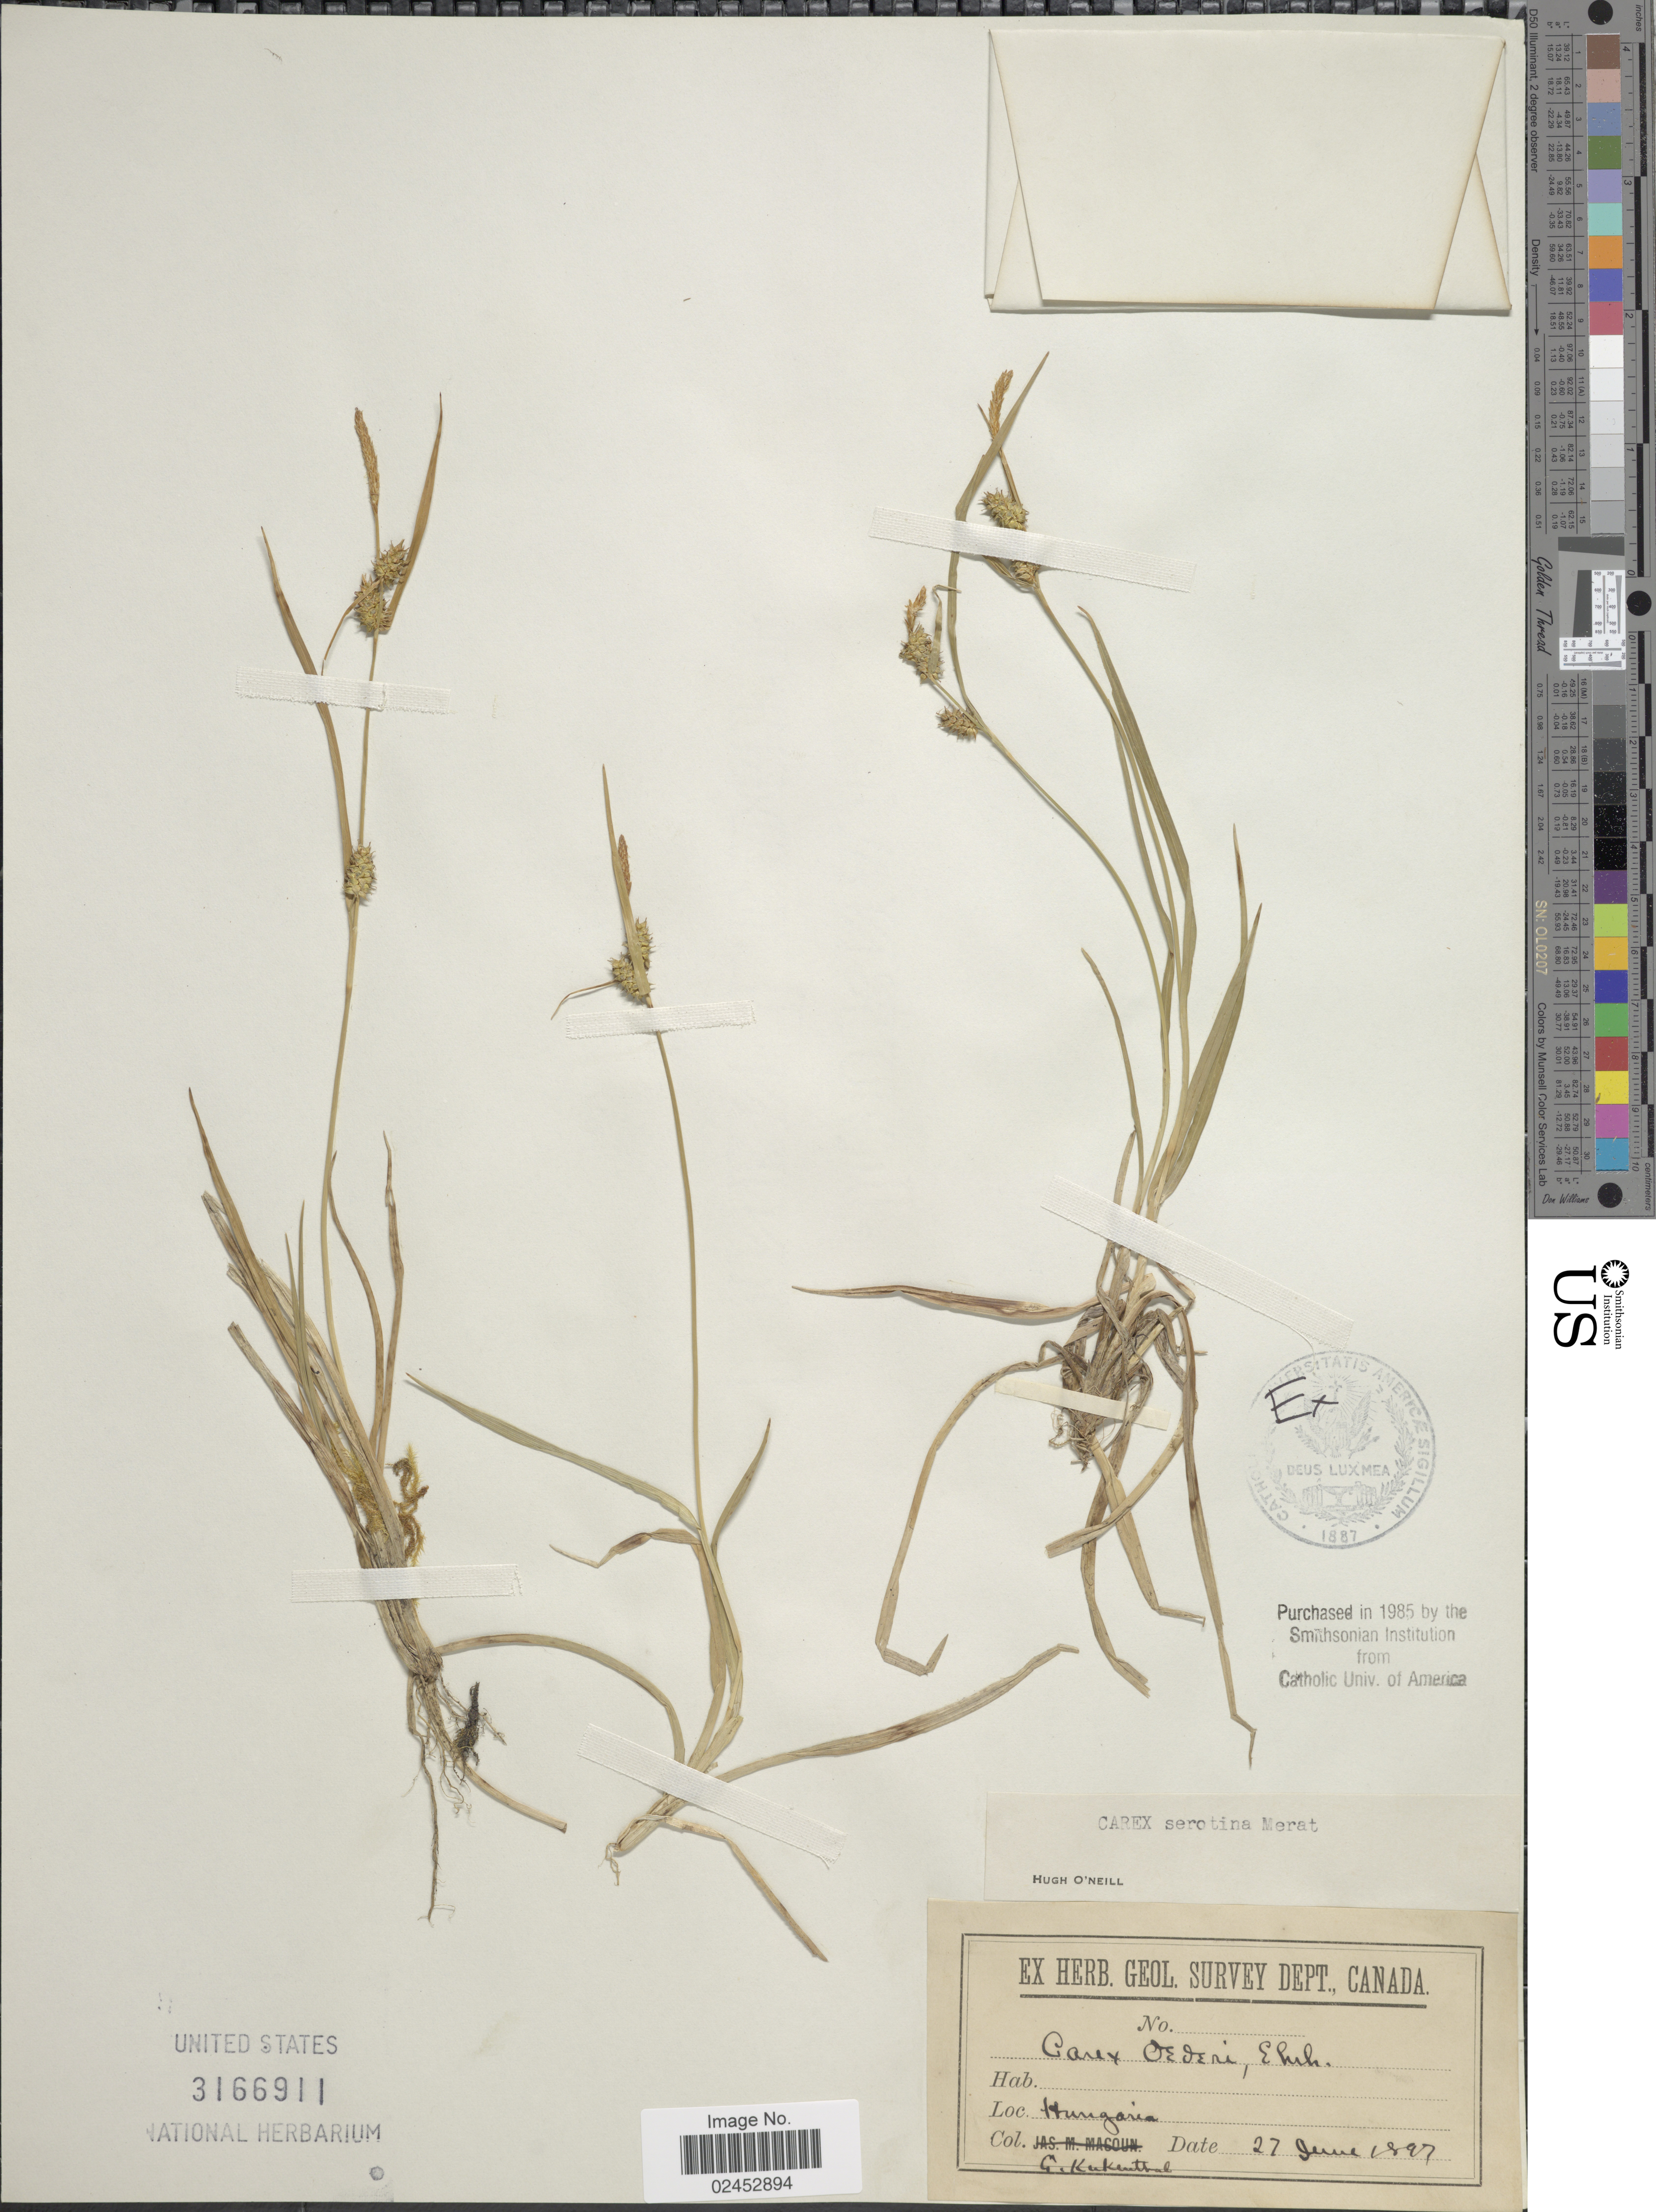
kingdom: Plantae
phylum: Tracheophyta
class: Liliopsida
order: Poales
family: Cyperaceae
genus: Carex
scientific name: Carex oederi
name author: Retz.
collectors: G. Kükenthal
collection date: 1897-06-27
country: Hungary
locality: Hungaria.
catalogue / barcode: US 3166911